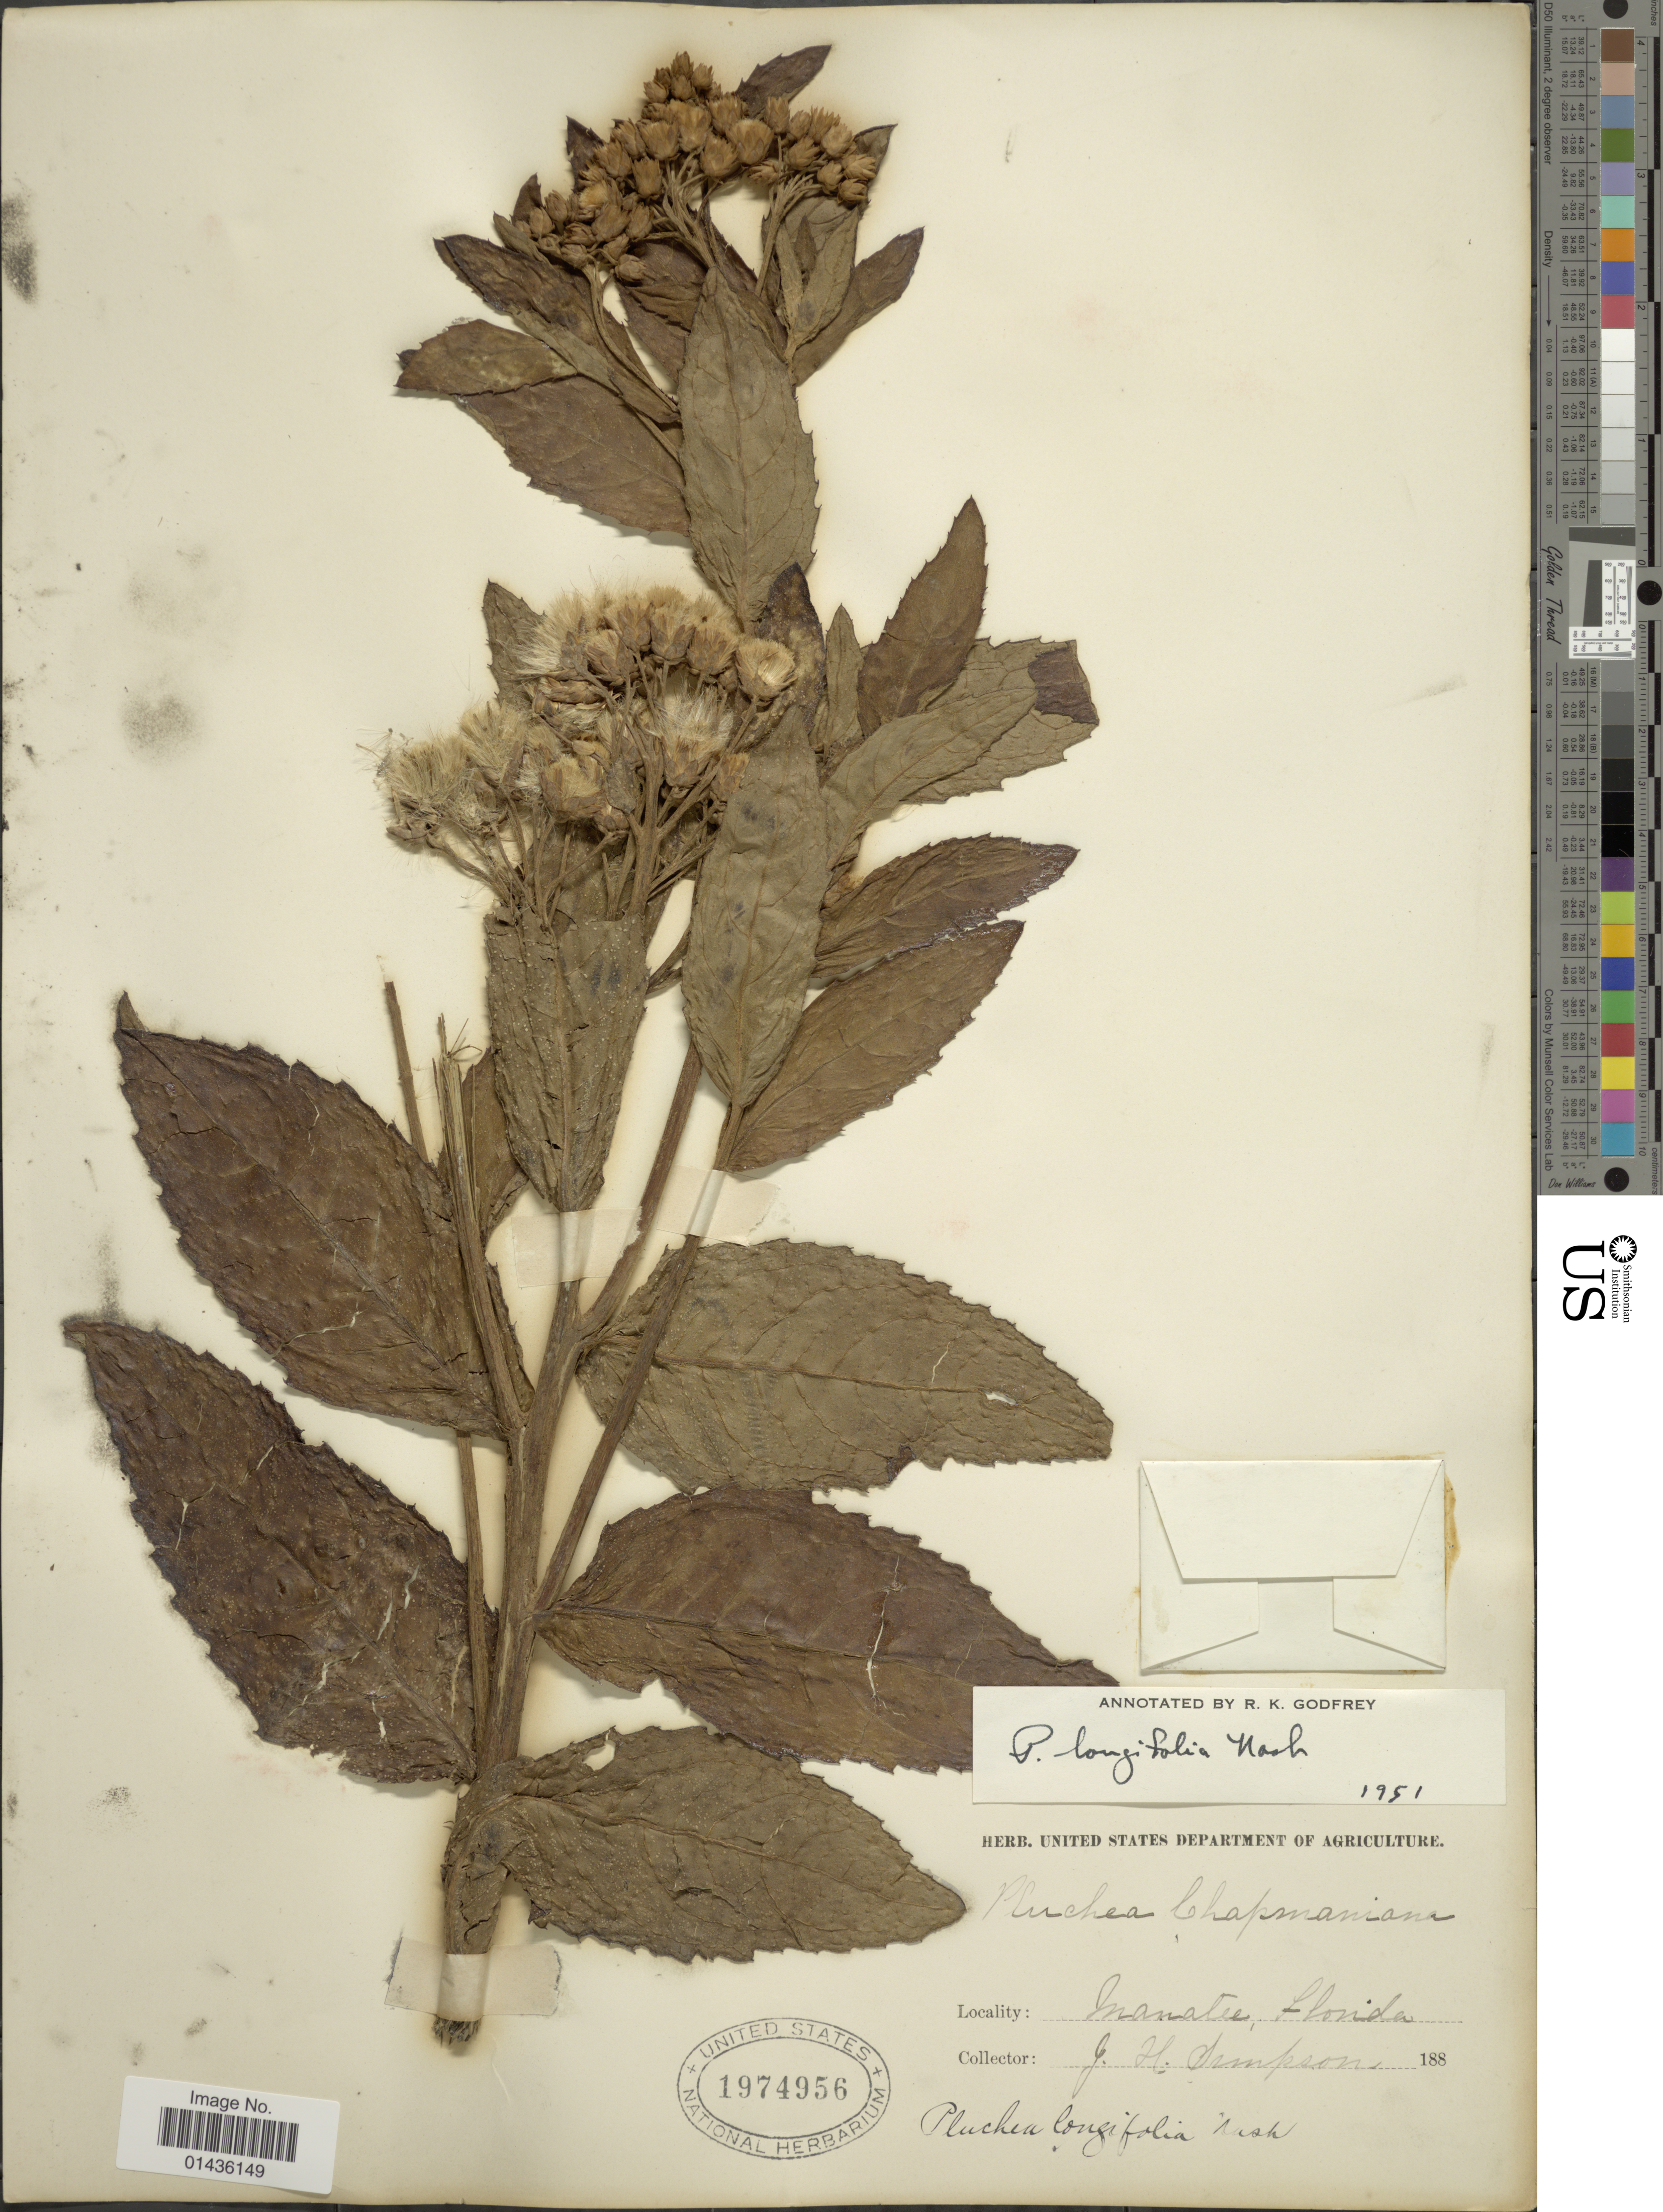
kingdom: Plantae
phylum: Tracheophyta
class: Magnoliopsida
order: Asterales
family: Asteraceae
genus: Pluchea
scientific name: Pluchea longifolia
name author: Nash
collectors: J. H. Simpson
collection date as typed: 188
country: United States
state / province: Florida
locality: Manatee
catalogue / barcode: US 1974956